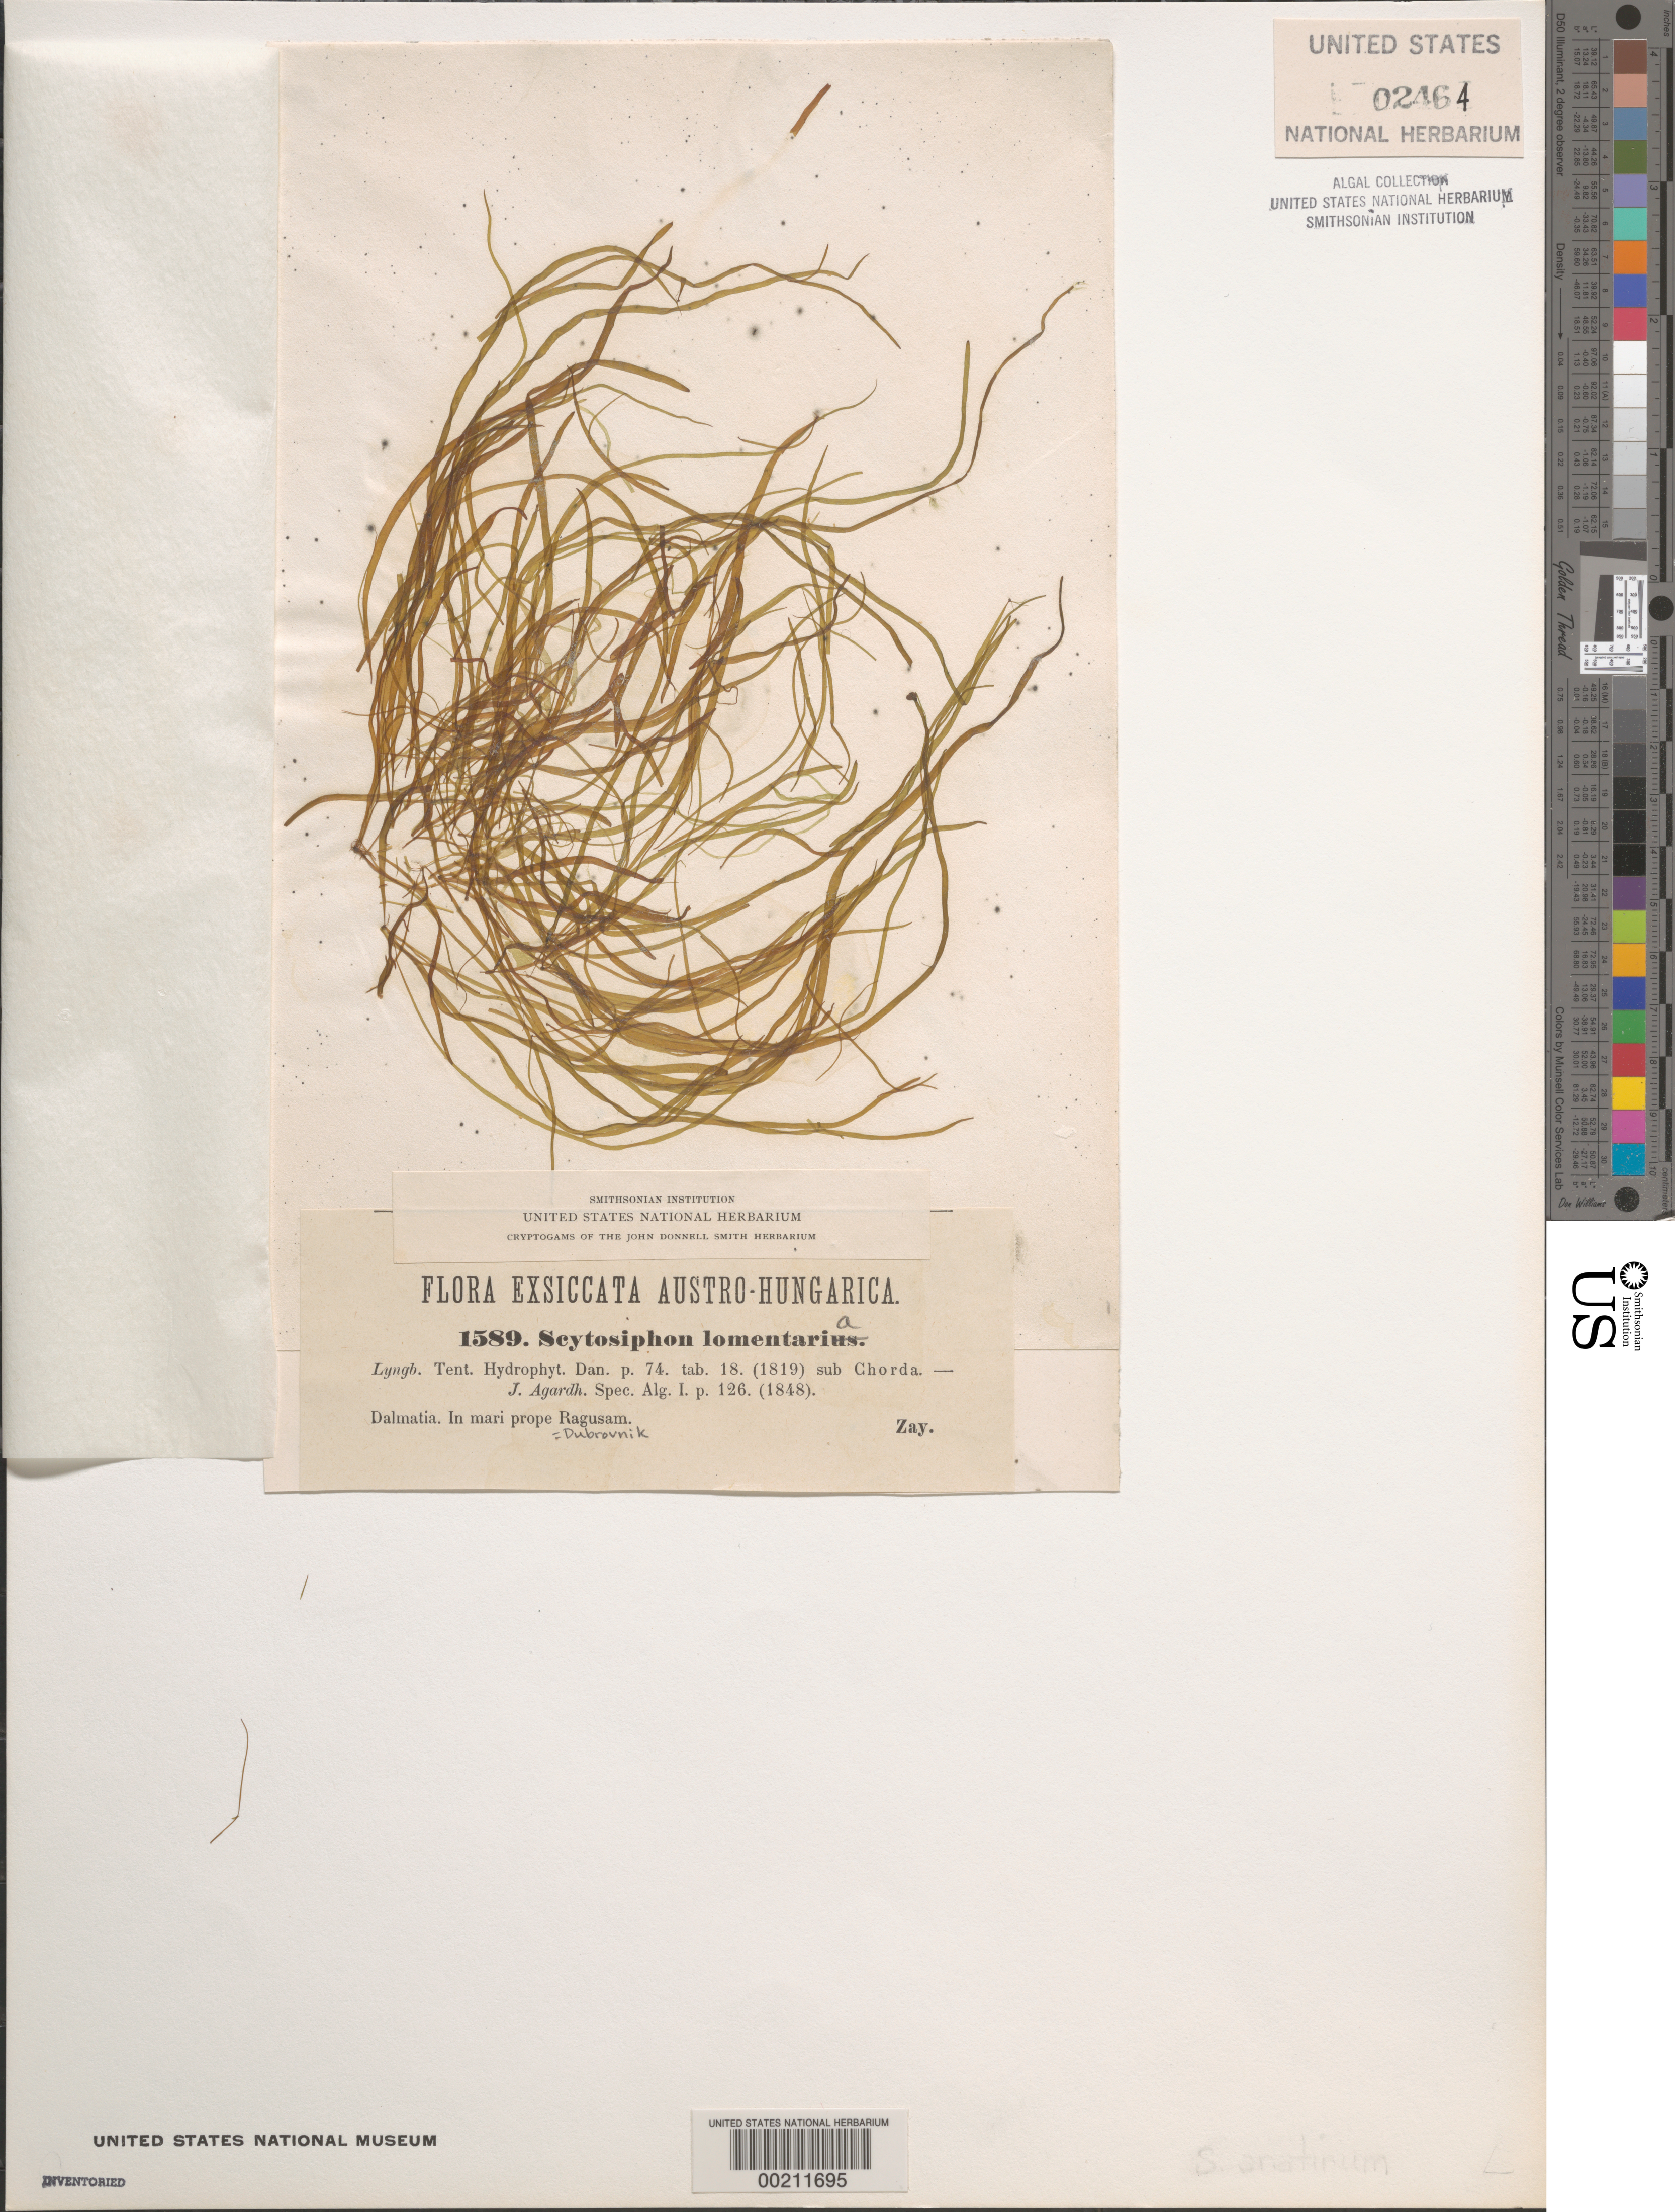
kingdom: Chromista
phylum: Ochrophyta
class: Phaeophyceae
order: Scytosiphonales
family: Scytosiphonaceae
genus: Scytosiphon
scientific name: Scytosiphon lomentaria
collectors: -. Zay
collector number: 1589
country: Croatia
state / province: Dubrovnik-Neretva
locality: Adriatic Sea near Dubrovnik (Ragusam)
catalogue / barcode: US 2464